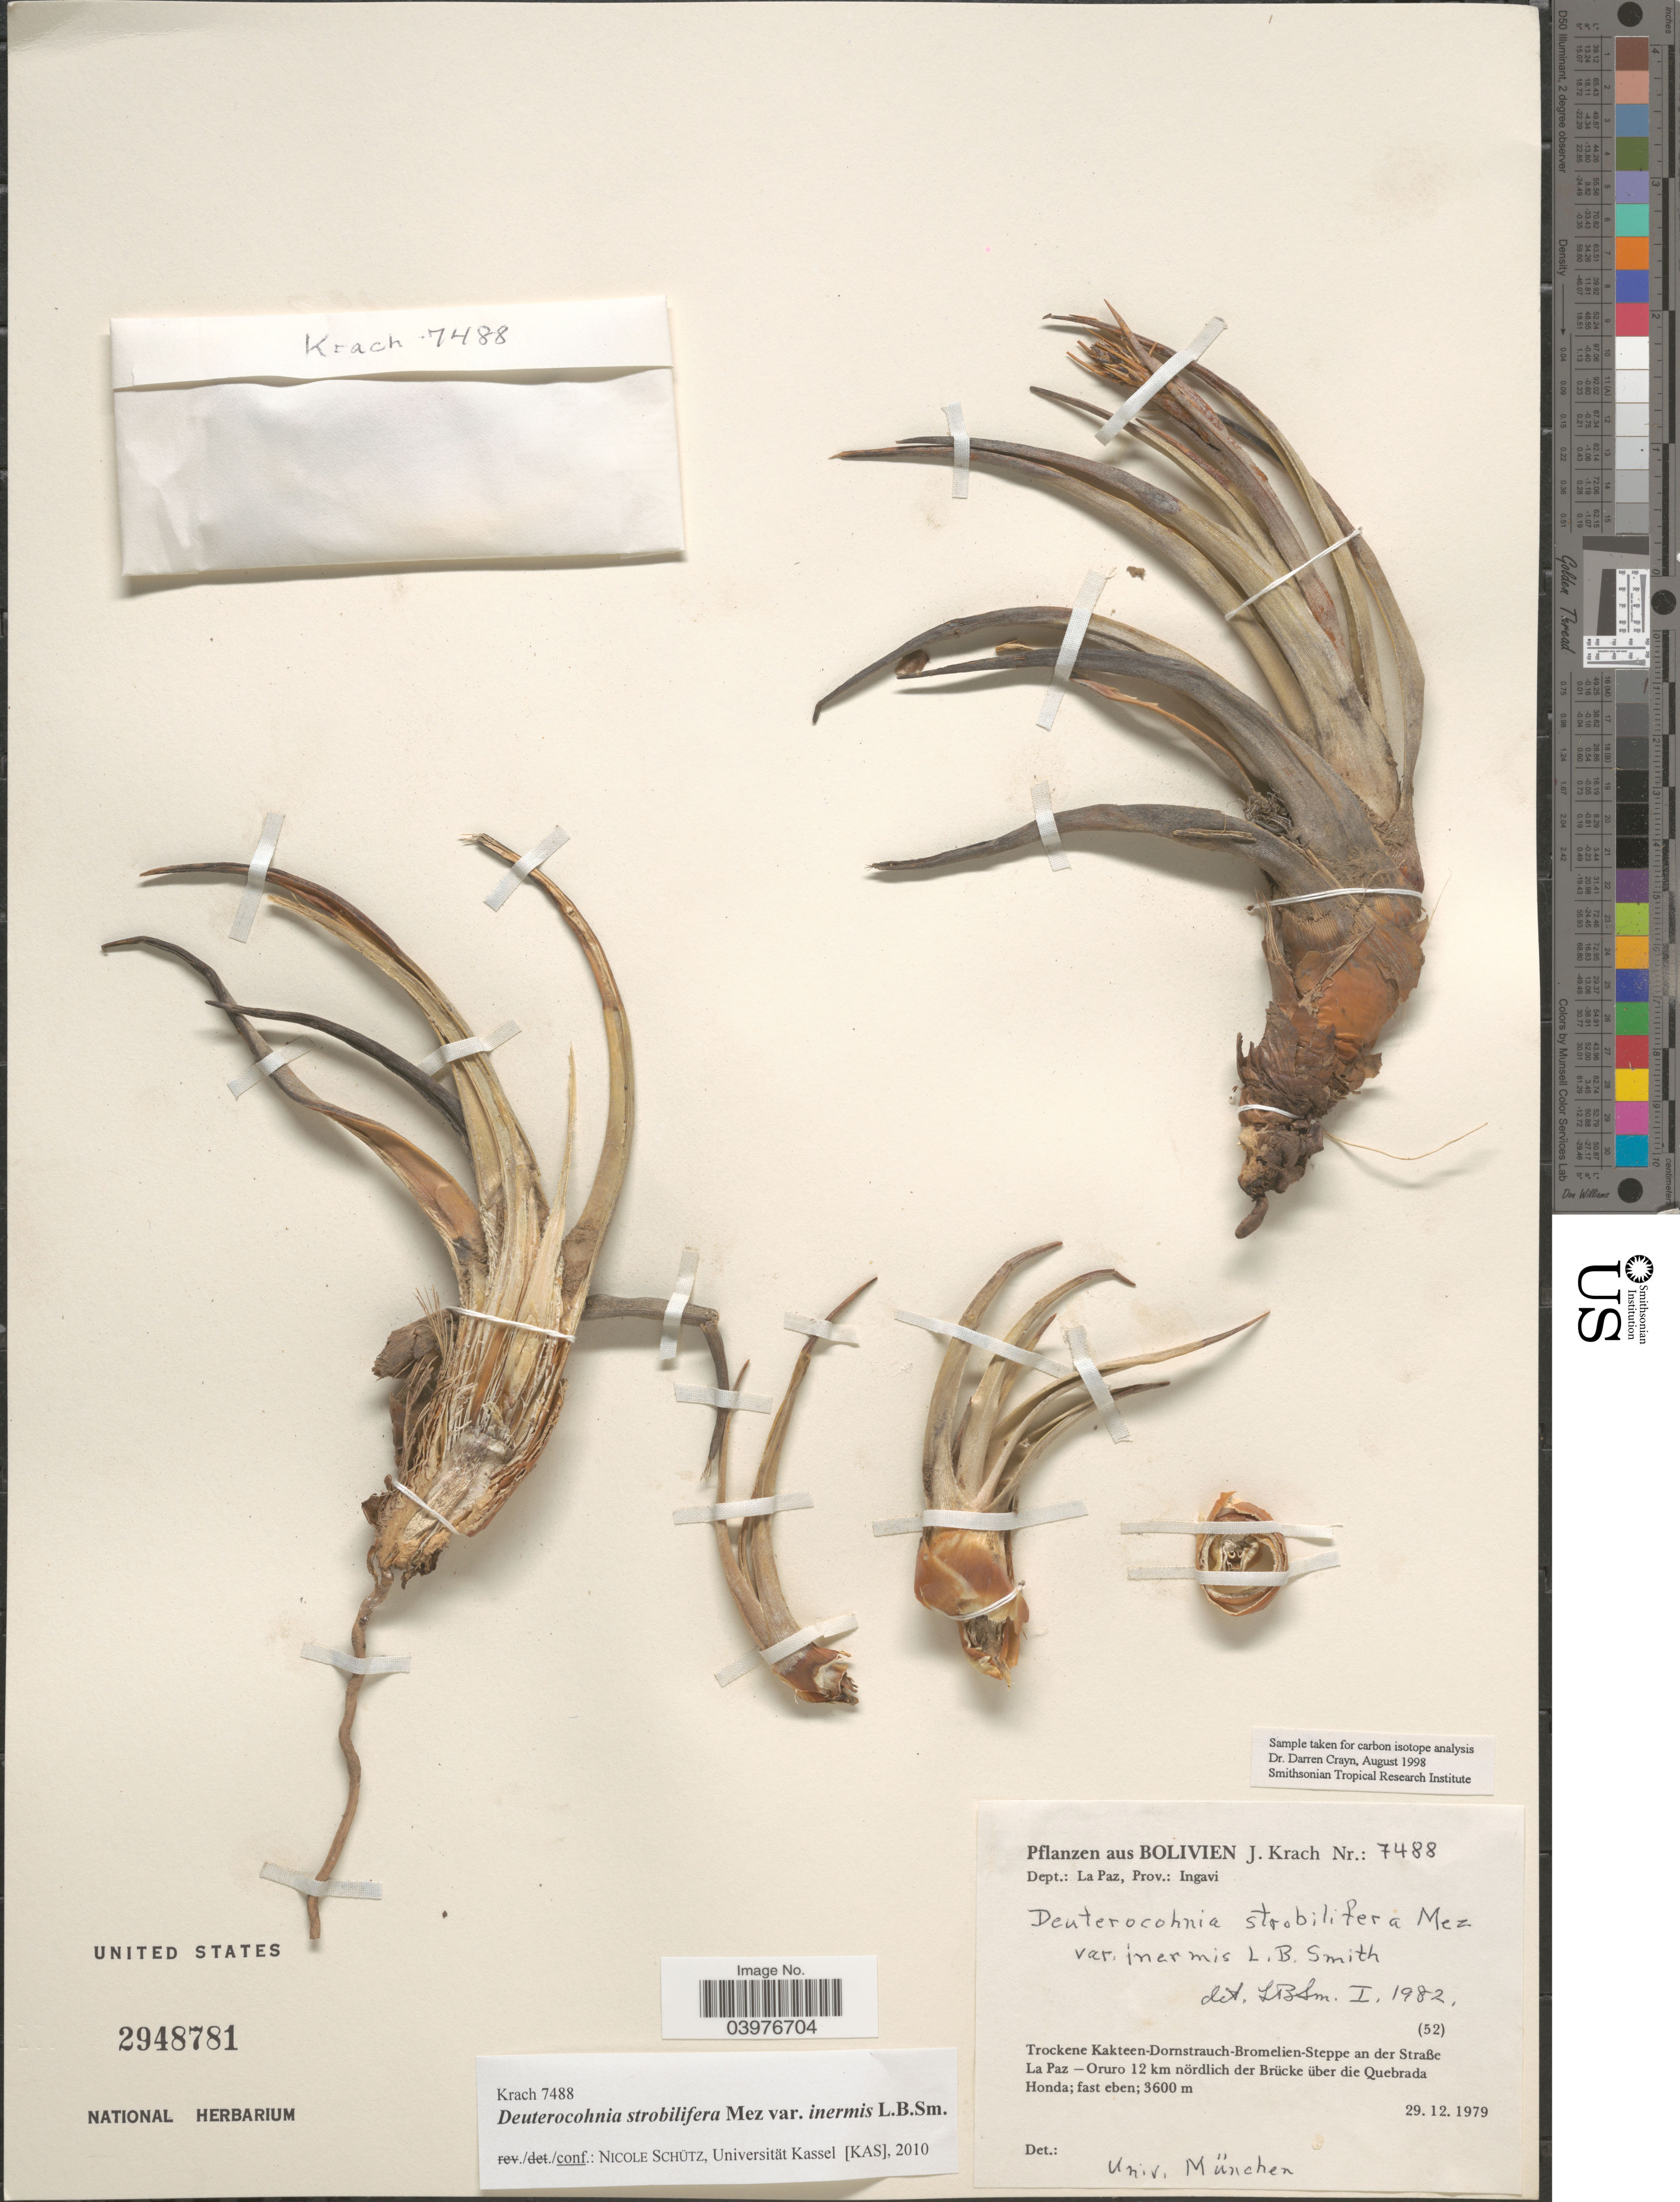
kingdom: Plantae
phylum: Tracheophyta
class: Liliopsida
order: Poales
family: Bromeliaceae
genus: Deuterocohnia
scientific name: Deuterocohnia strobilifera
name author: Mez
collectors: J. Krach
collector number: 7488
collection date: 1979-12-29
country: Bolivia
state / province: La Paz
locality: Dept.: La Paz, Prov.: Ingavi. Trockene Kakteen-Dornstrauch-Bromelien-Steppe an der Straße La Paaz- Oruro 12 km nördlich der Brücke über die Quebrada Honda.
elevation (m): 3600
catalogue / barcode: US 2948781